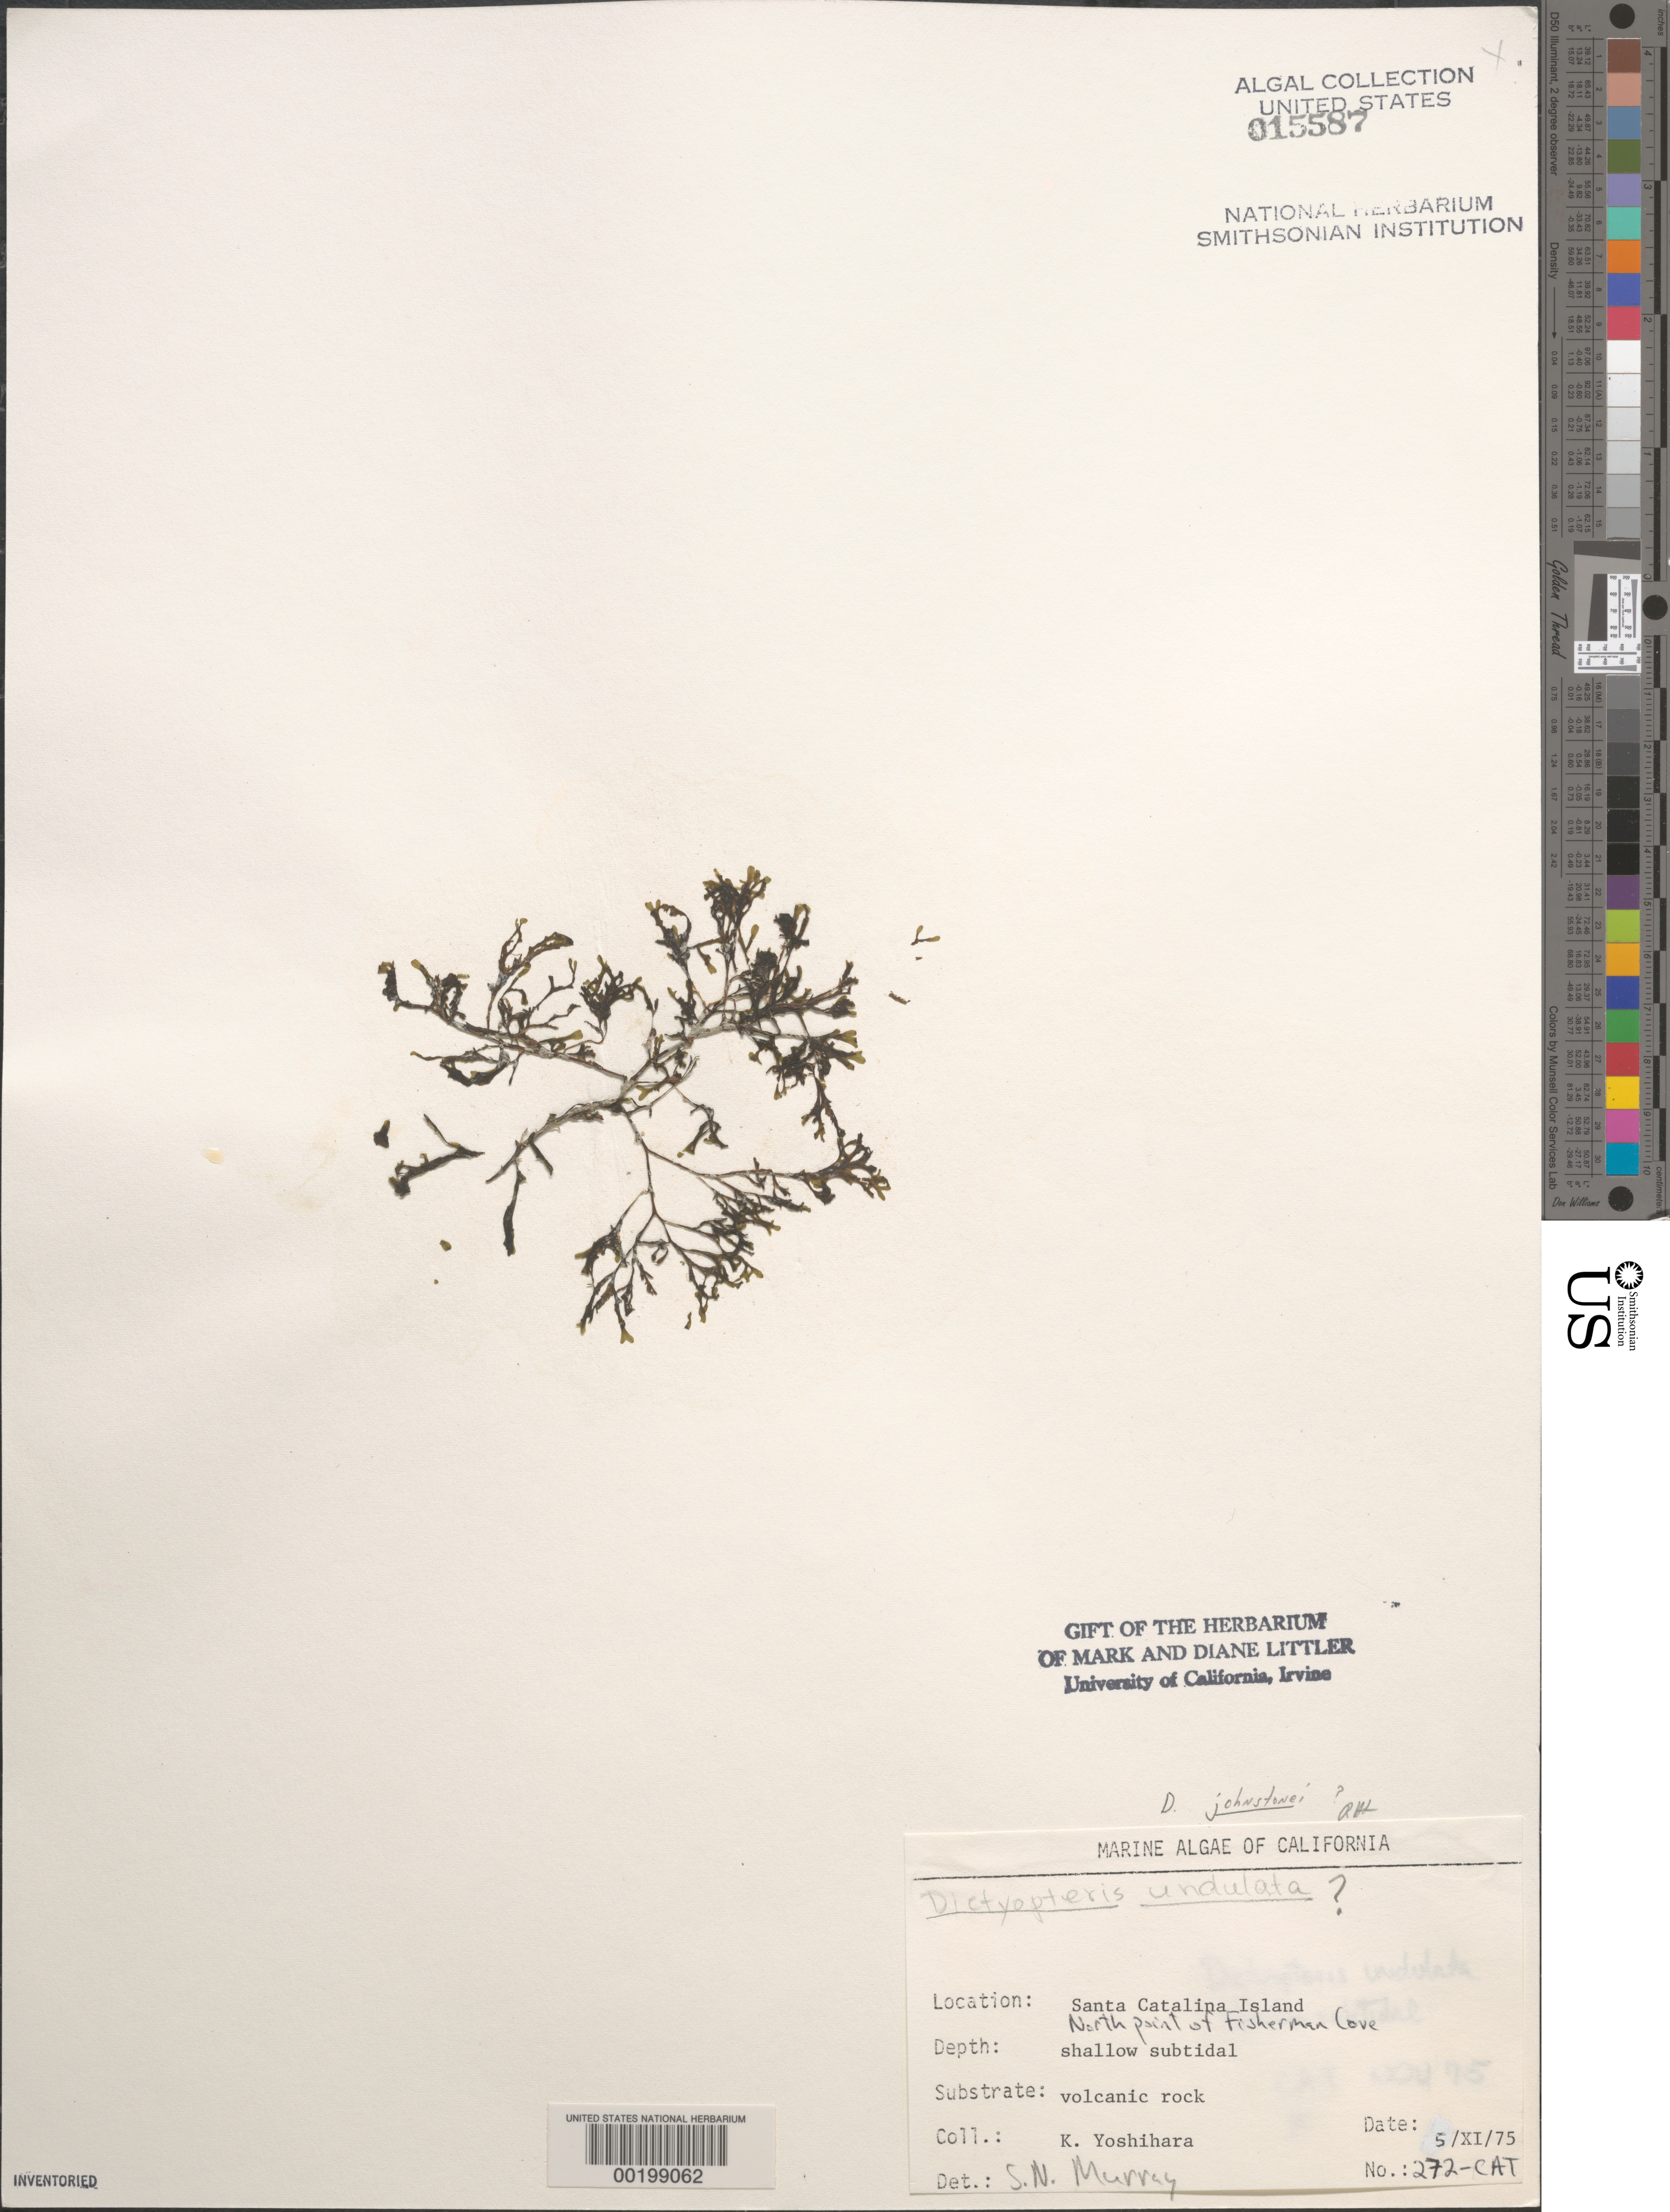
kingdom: Chromista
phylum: Ochrophyta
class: Phaeophyceae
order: Dictyotales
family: Dictyotaceae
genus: Dictyota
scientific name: Dictyota coriacea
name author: (E.M. Holmes) I.K. Hwang et al.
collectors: K. Yoshihara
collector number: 272-cat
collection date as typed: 05 Nov 1975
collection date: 1975-11-05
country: United States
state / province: California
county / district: Los Angeles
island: Santa Catalina Island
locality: Fishermen Cove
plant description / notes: BLM-SOCALBIGHT Rocky Intertidal Survey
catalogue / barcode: US 15587